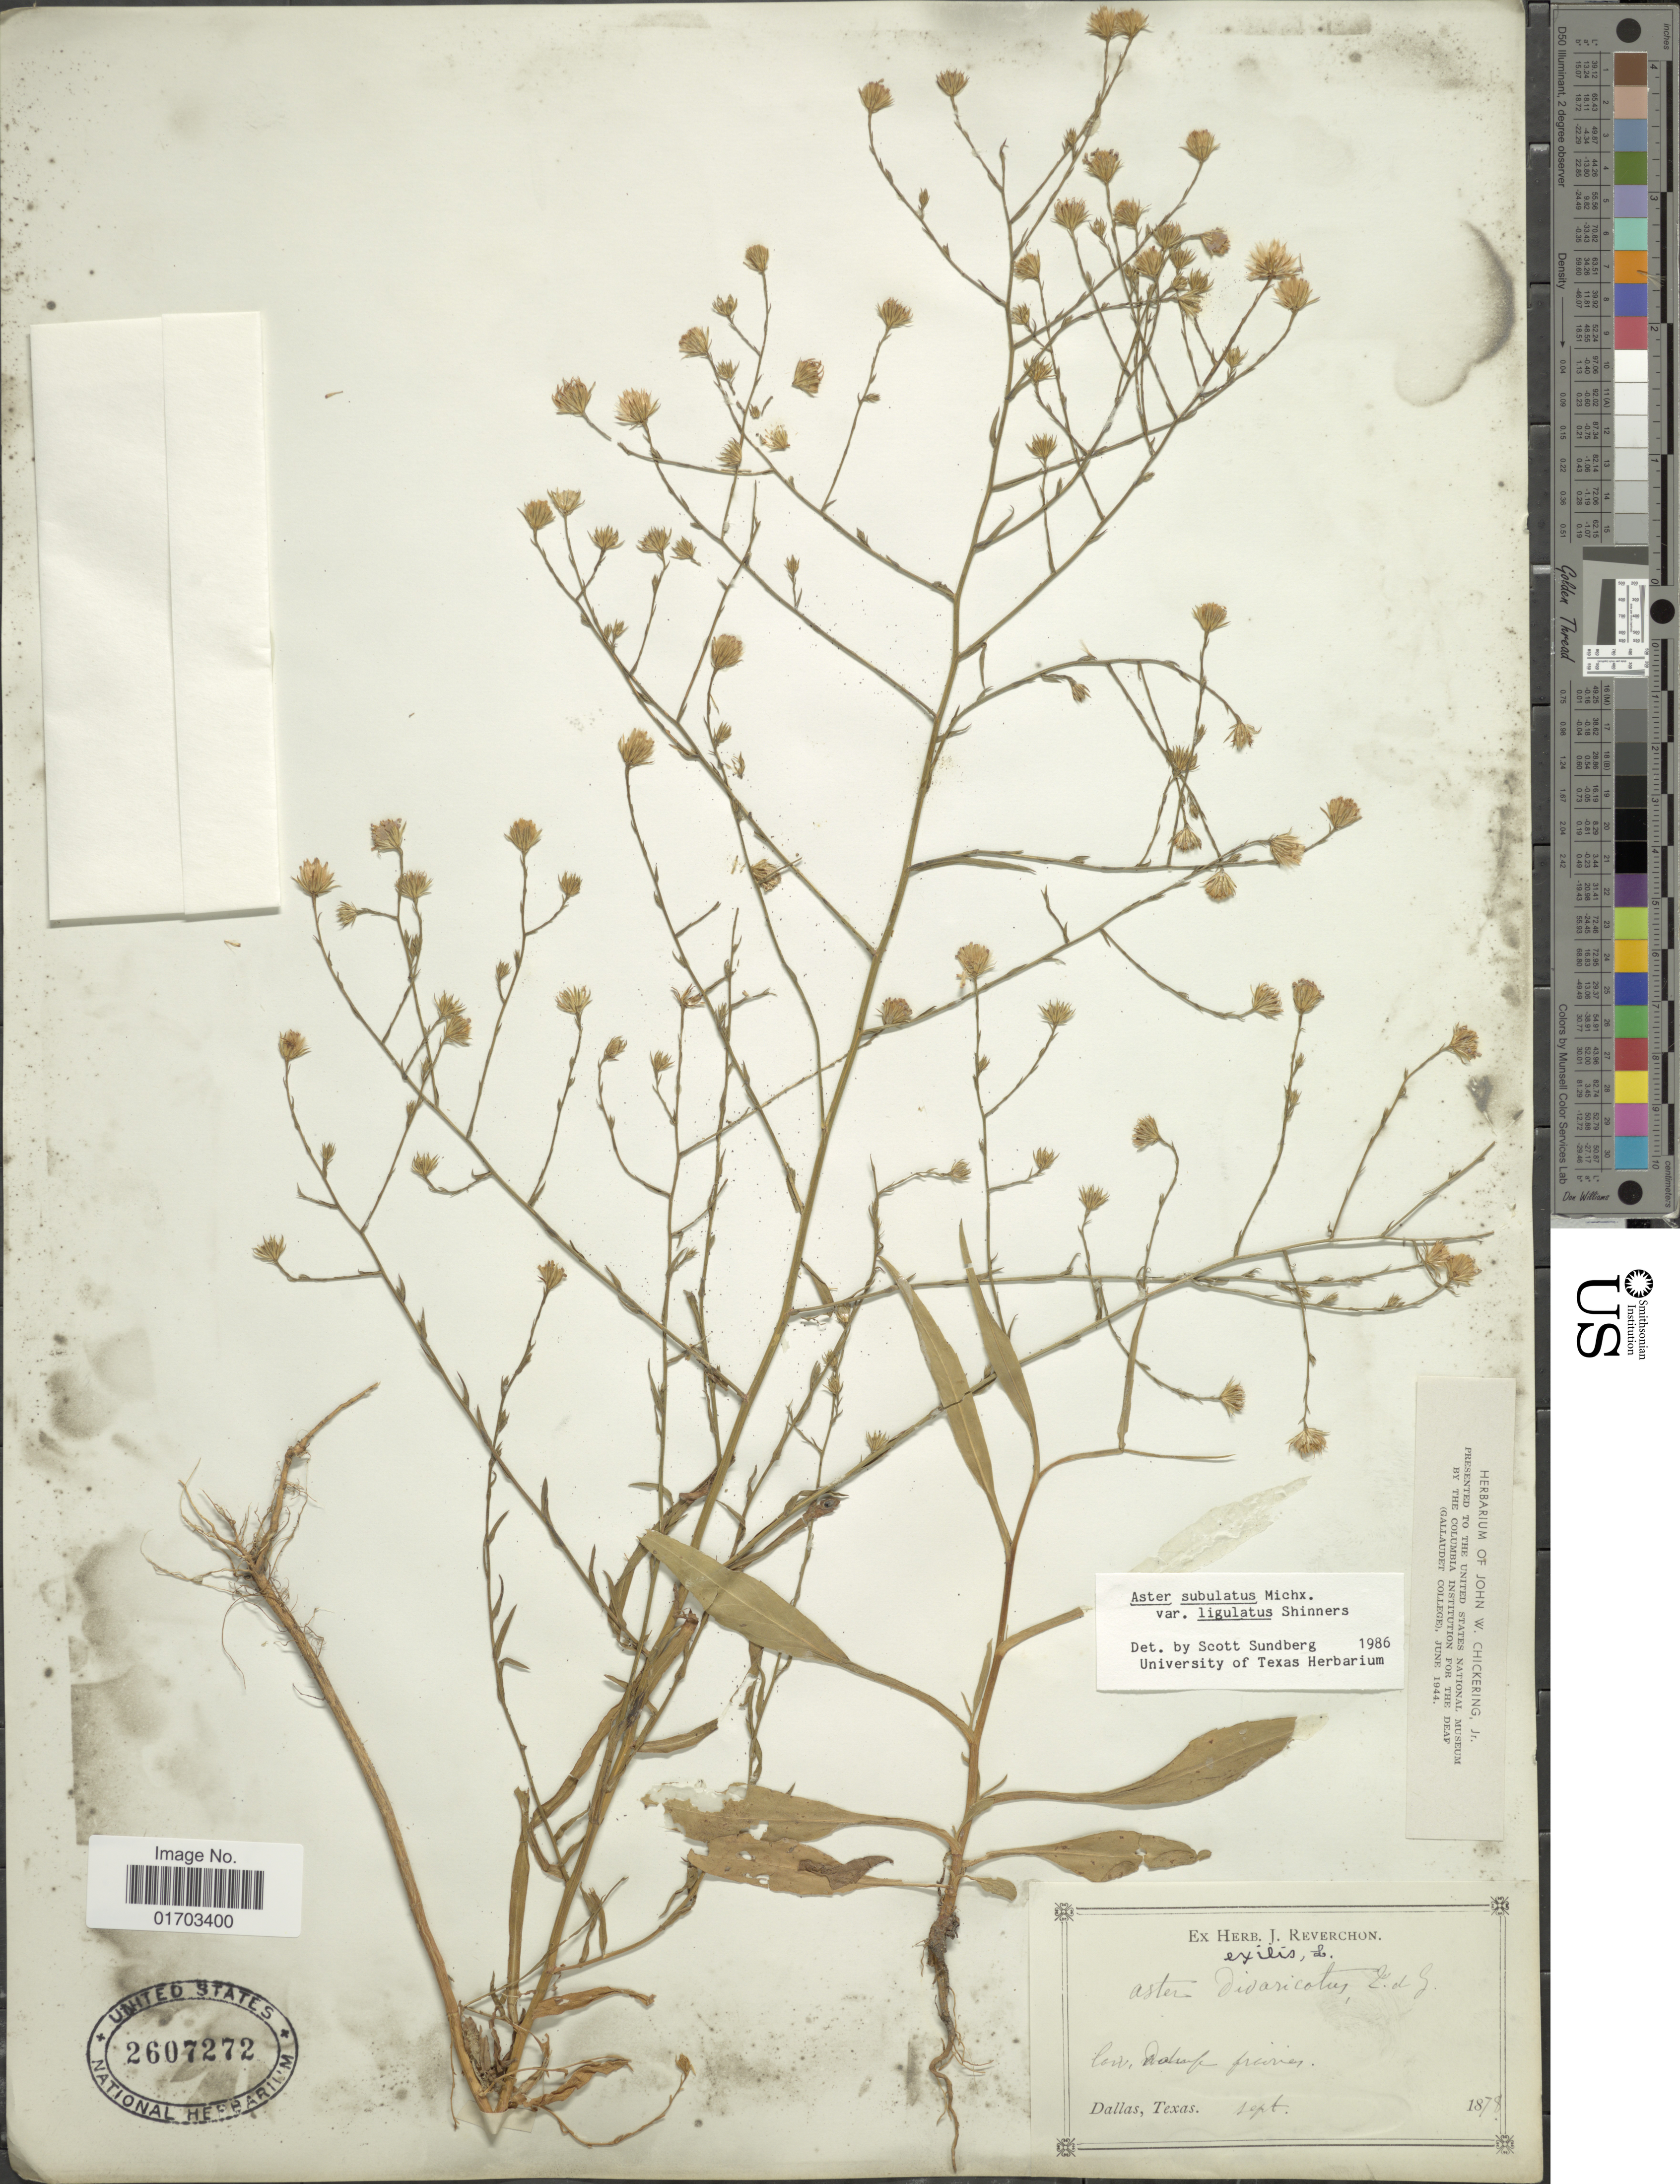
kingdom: Plantae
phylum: Tracheophyta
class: Magnoliopsida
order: Asterales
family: Asteraceae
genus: Symphyotrichum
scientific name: Symphyotrichum subulatum var. ligulatum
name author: (Shinners) S.D. Sundb.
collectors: ex herb. J. Reverchon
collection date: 1878-09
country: United States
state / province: Texas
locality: Dallas, praires.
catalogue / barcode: US 2607272